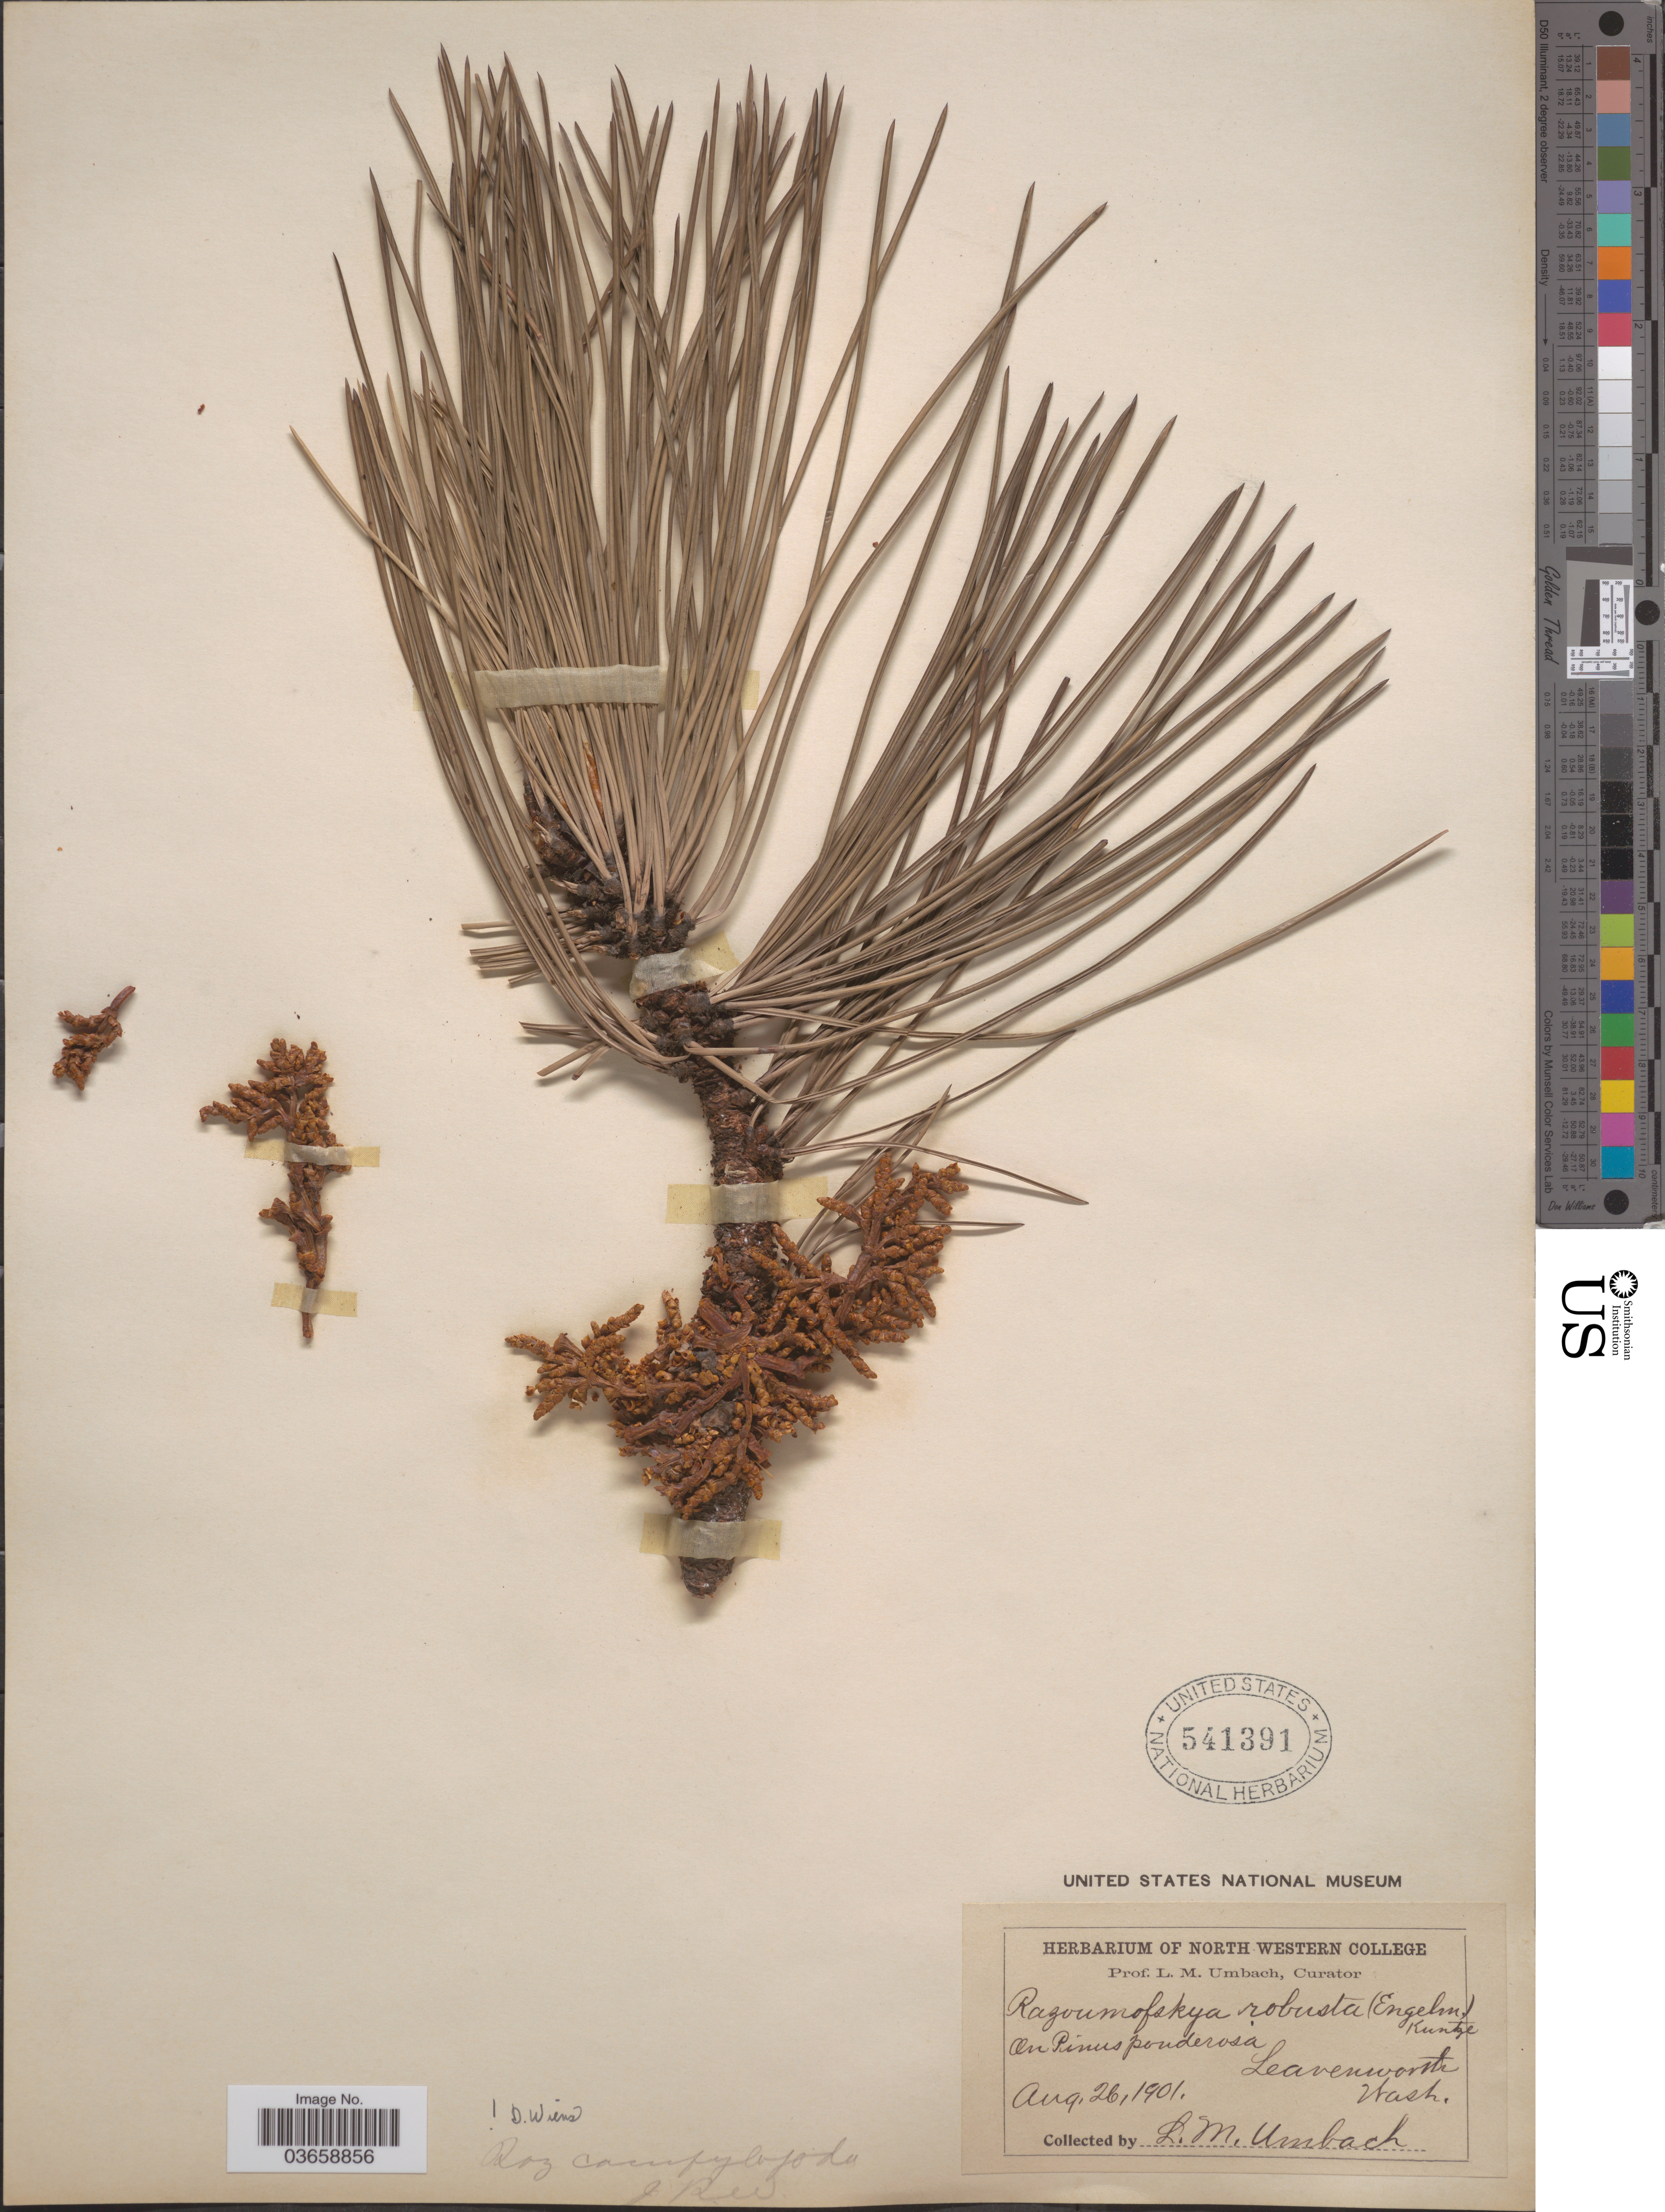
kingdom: Plantae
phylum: Tracheophyta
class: Magnoliopsida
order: Santalales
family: Viscaceae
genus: Arceuthobium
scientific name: Arceuthobium campylopodum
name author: Engelm.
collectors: L. M. Umbach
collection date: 1901-08-26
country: United States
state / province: Washington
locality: Leavenworth.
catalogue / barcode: US 541391